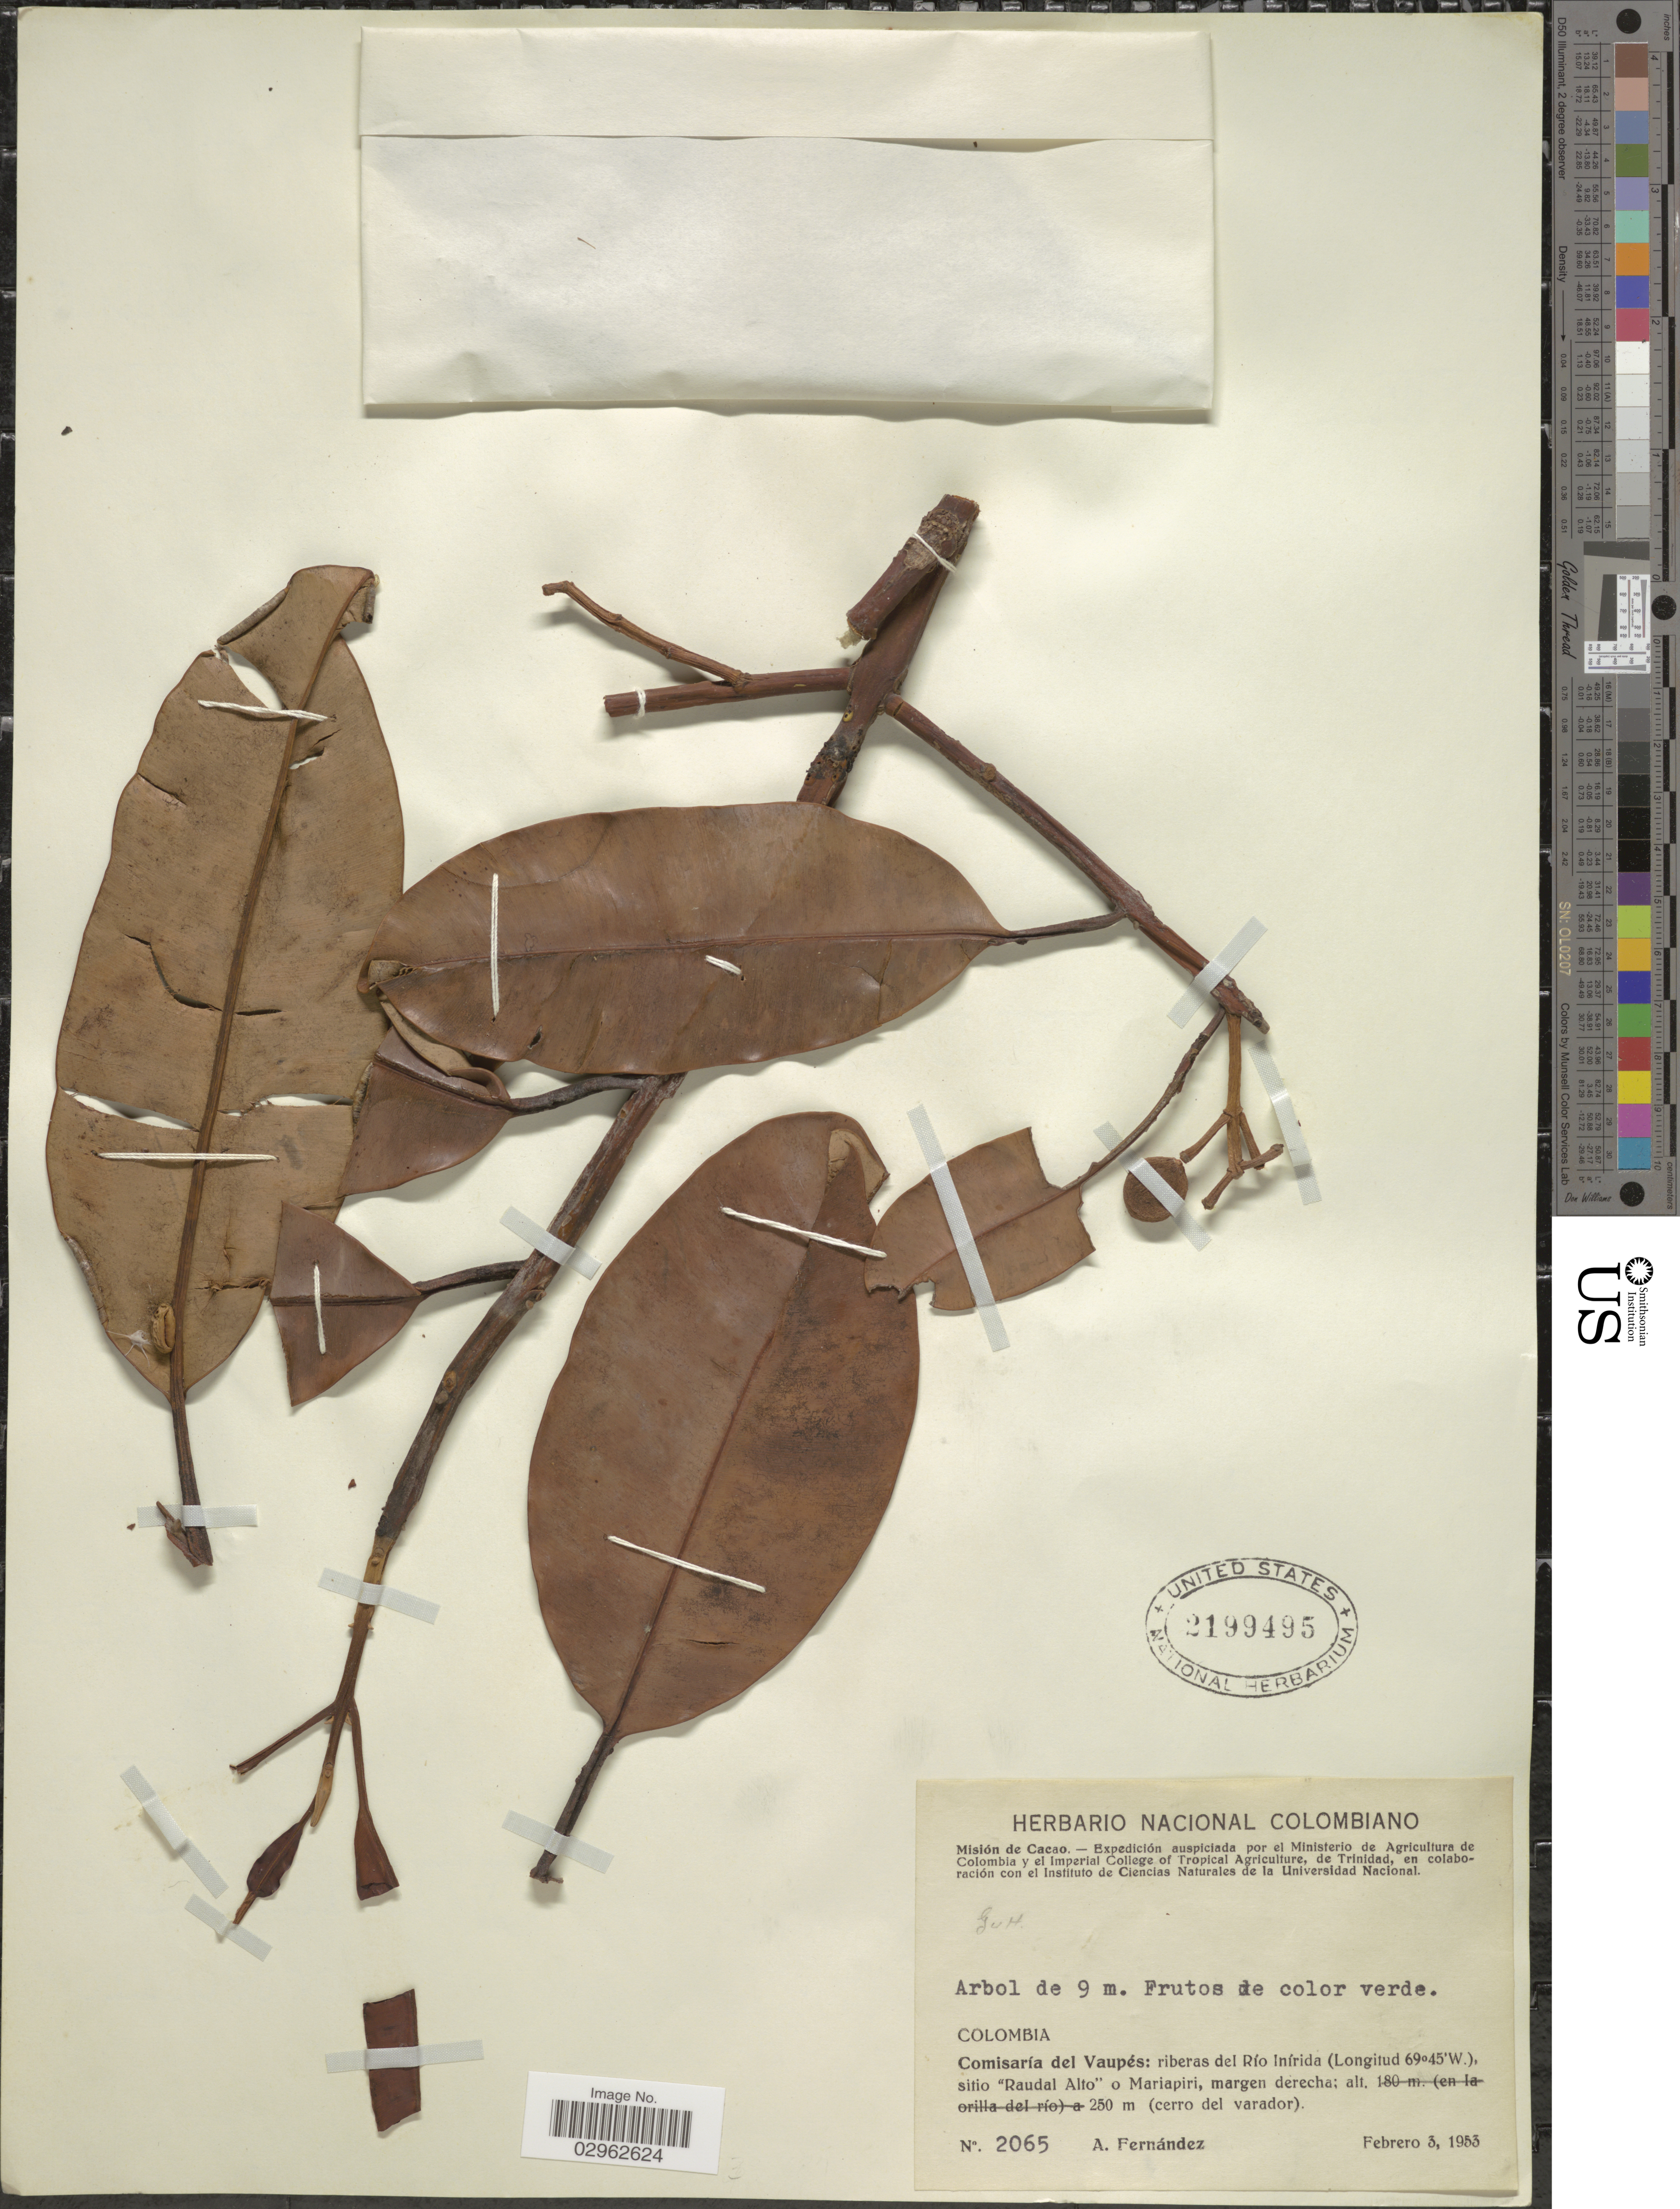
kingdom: Plantae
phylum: Tracheophyta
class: Magnoliopsida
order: Malpighiales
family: Clusiaceae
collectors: A. Fernández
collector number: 2065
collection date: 1953-02-03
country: Colombia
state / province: Vaupés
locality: Comisaría del Vaupés: riberas del Río Inírida, sitio "Raudal Alto" o Mariapiri, margen derecha (cerro del varador).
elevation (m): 250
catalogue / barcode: US 2199495